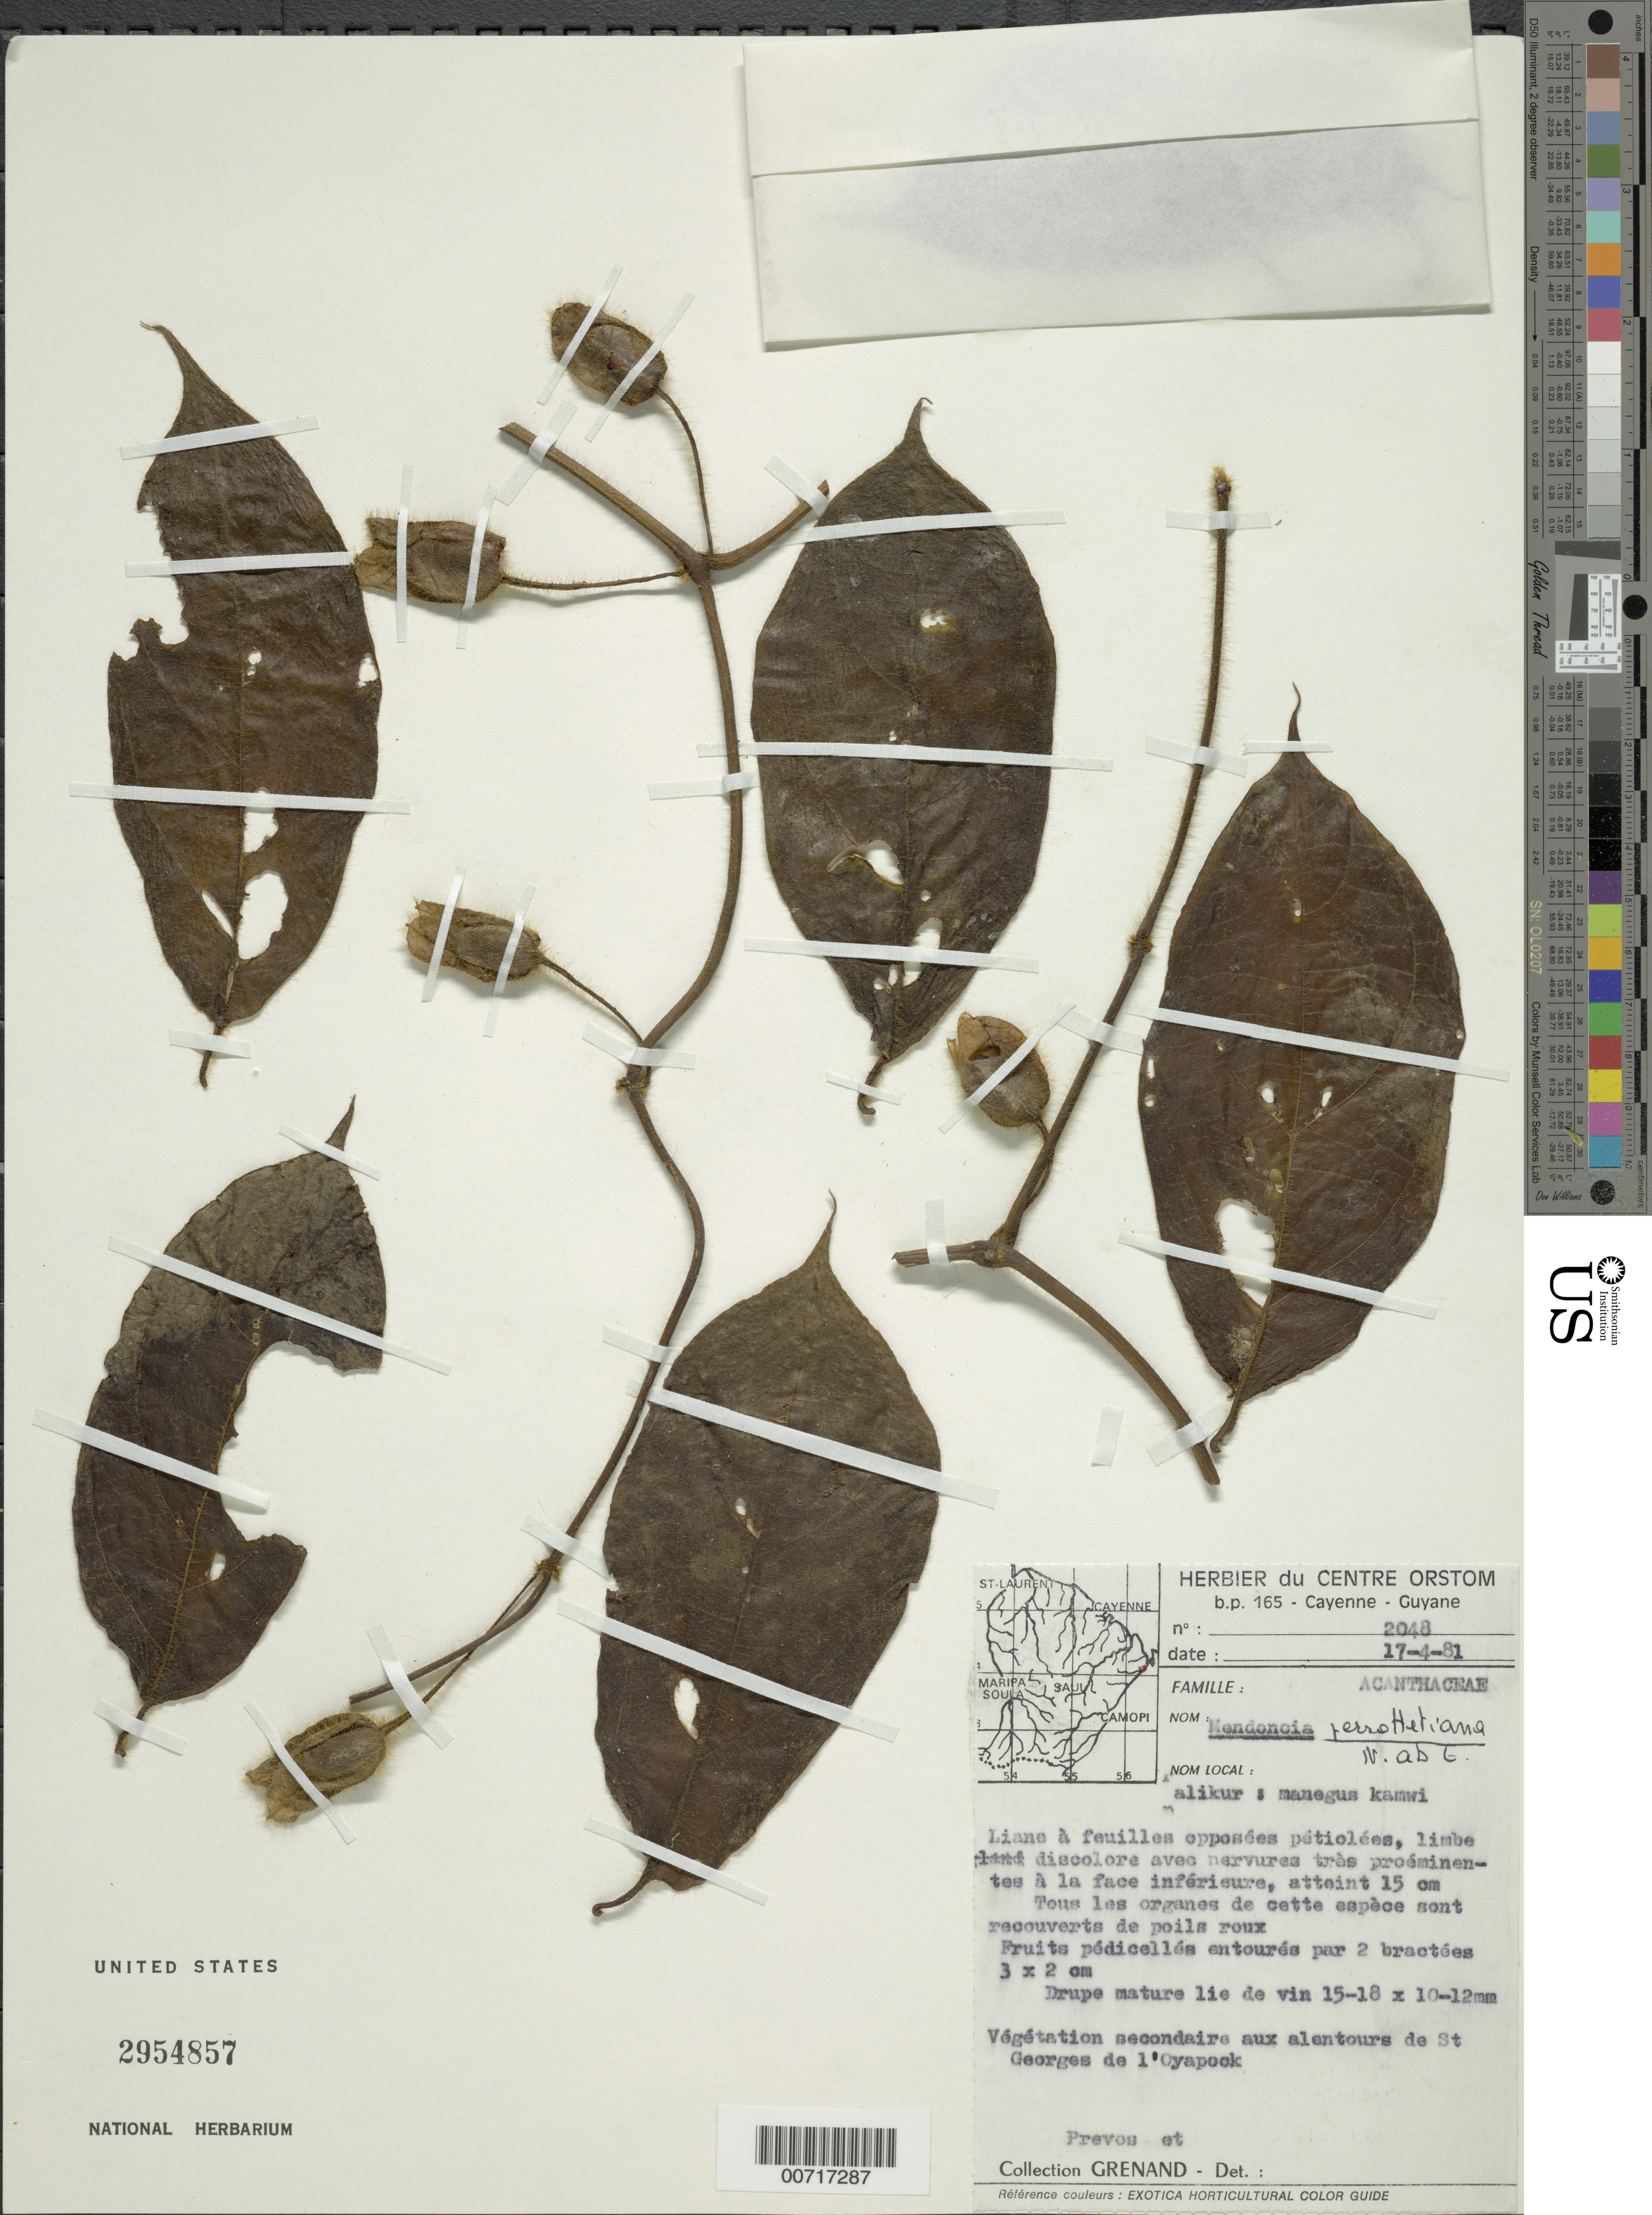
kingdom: Plantae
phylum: Tracheophyta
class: Magnoliopsida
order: Lamiales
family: Acanthaceae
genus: Mendoncia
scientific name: Mendoncia perrottetiana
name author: Nees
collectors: P. Grenand & M.-F. Prévost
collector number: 2048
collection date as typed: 17-Apr-81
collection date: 1981-04-17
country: French Guiana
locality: St. Georges de l'Oyapock, alentours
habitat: Végétation secondaire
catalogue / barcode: US 2954857